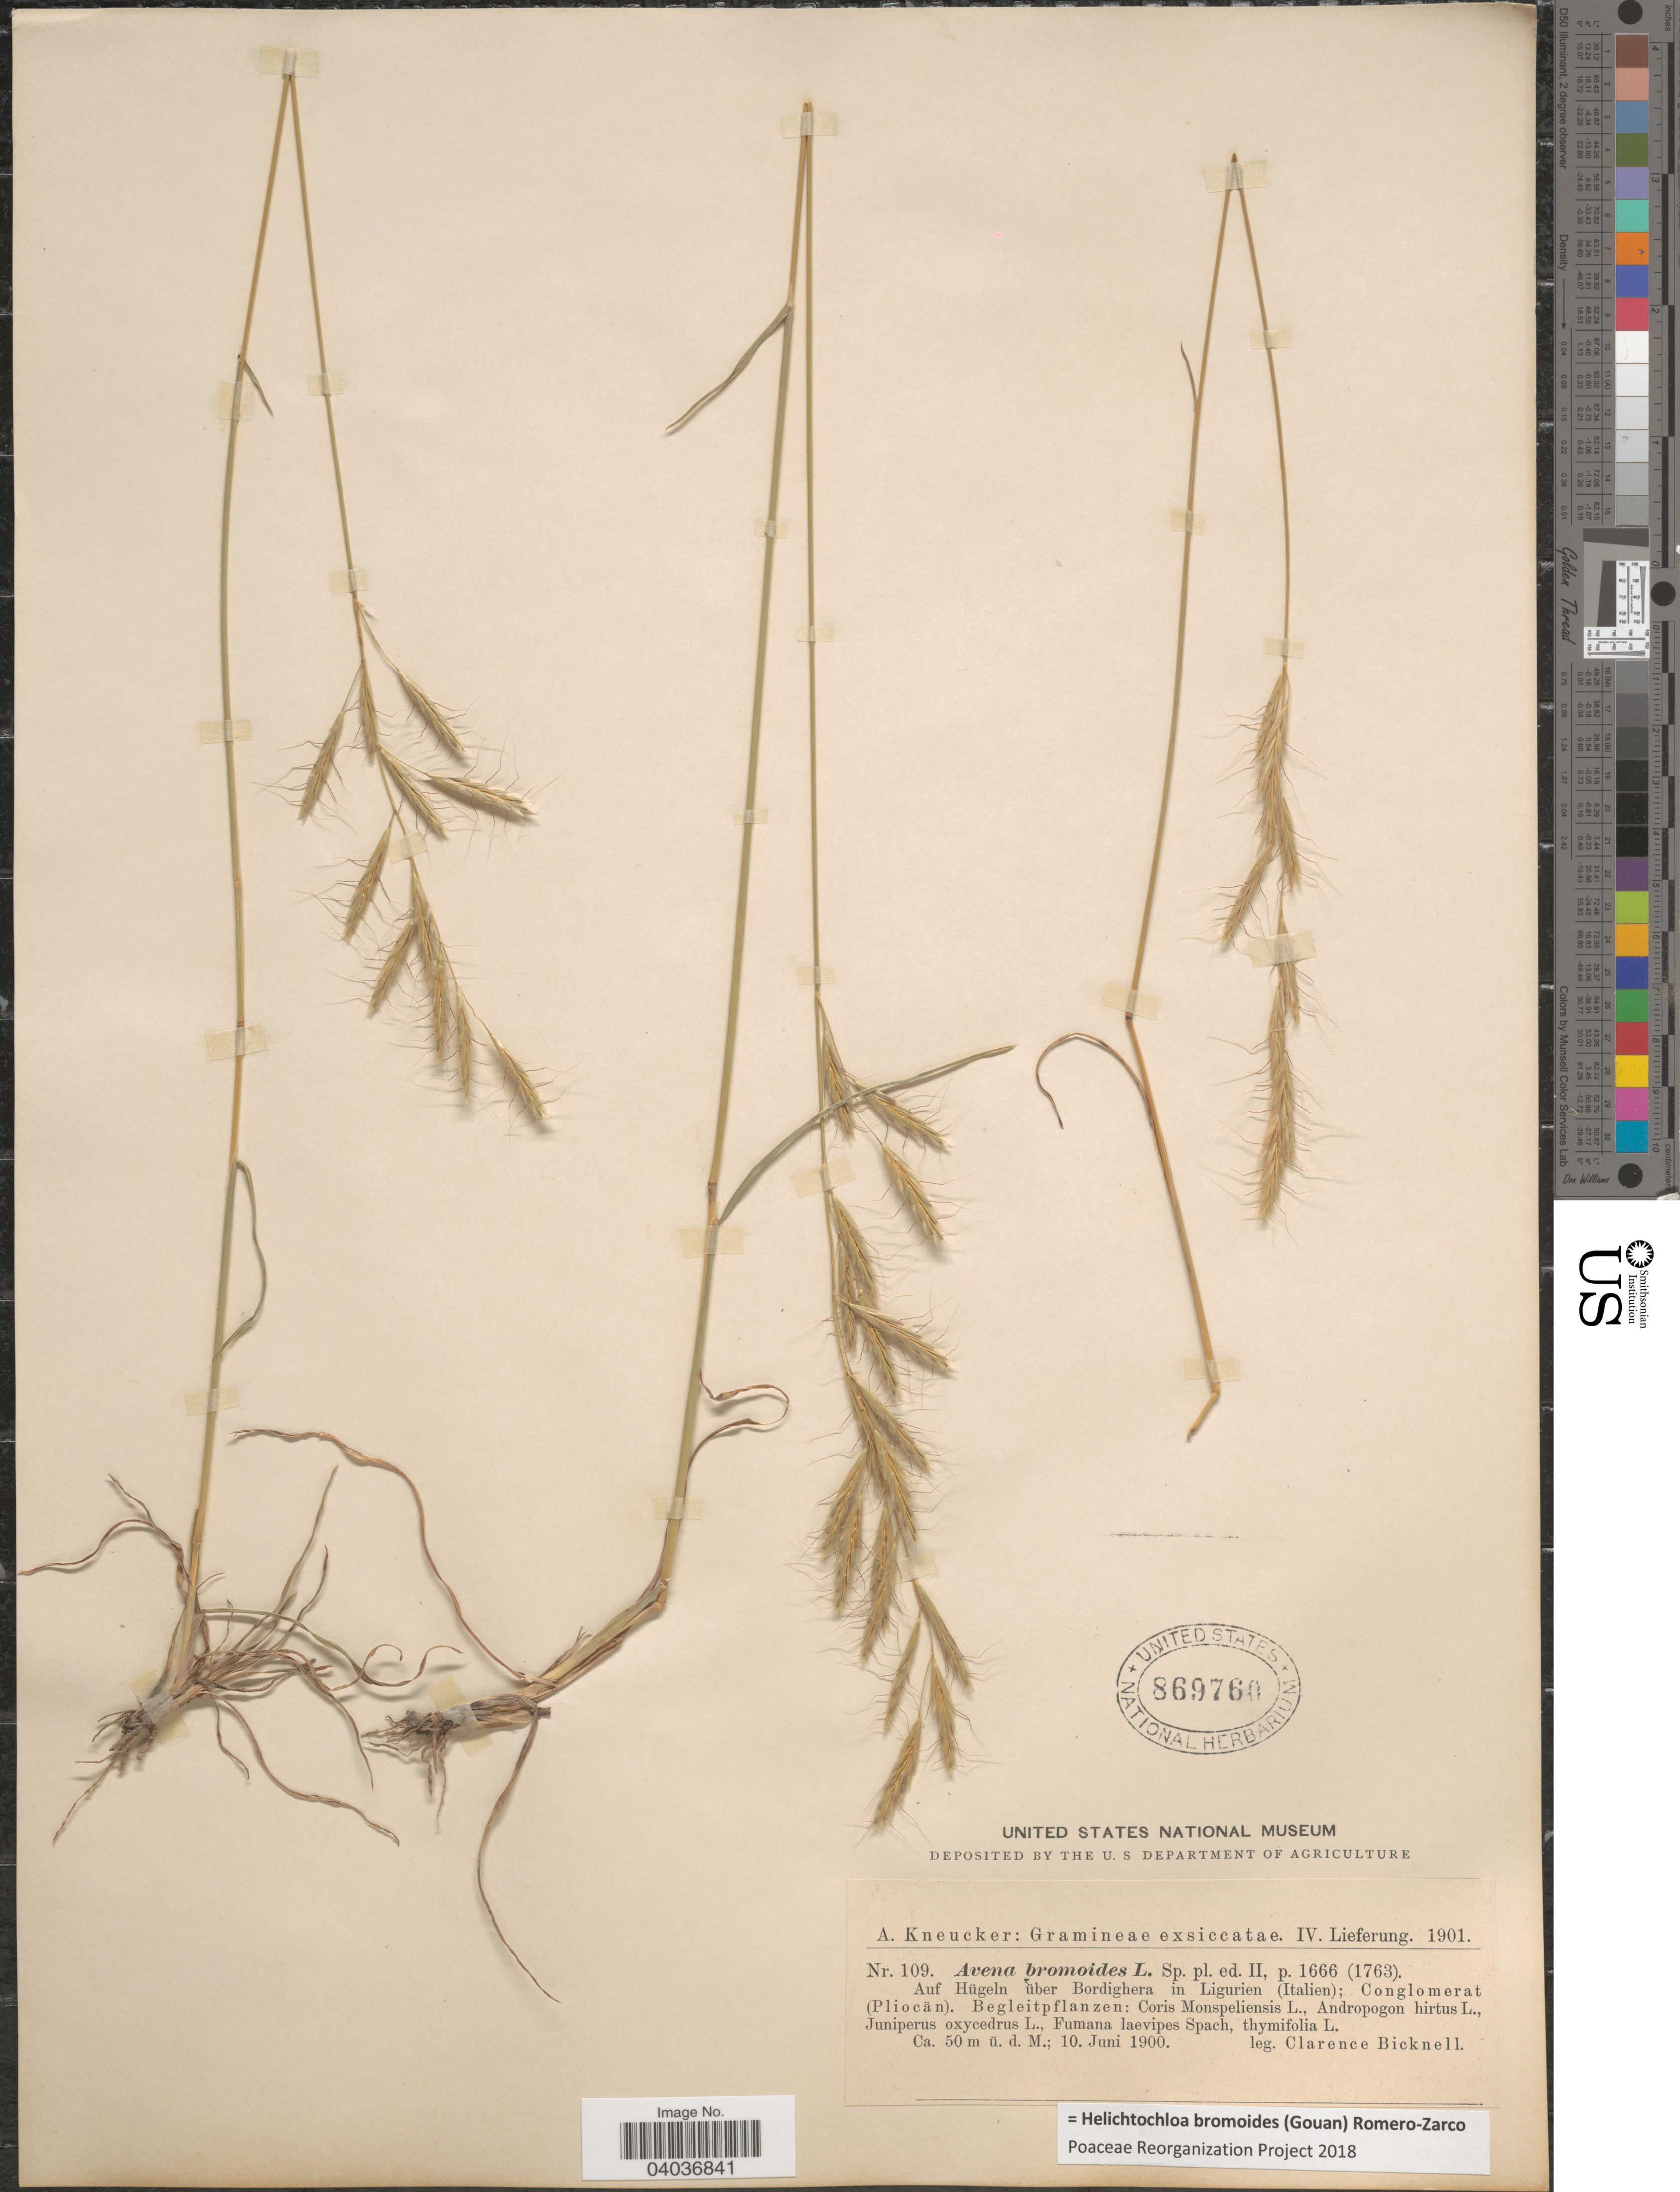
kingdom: Plantae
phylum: Tracheophyta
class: Liliopsida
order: Poales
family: Poaceae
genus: Helictochloa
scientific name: Helictochloa bromoides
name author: (Gouan) Romero-Zarco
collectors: C. Bicknell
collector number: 109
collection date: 1900-06-10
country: Italy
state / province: Liguria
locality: Auf Hügeln über Bordighera in Ligurien; Conglomerat (Pliocän).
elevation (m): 50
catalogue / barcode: US 869760